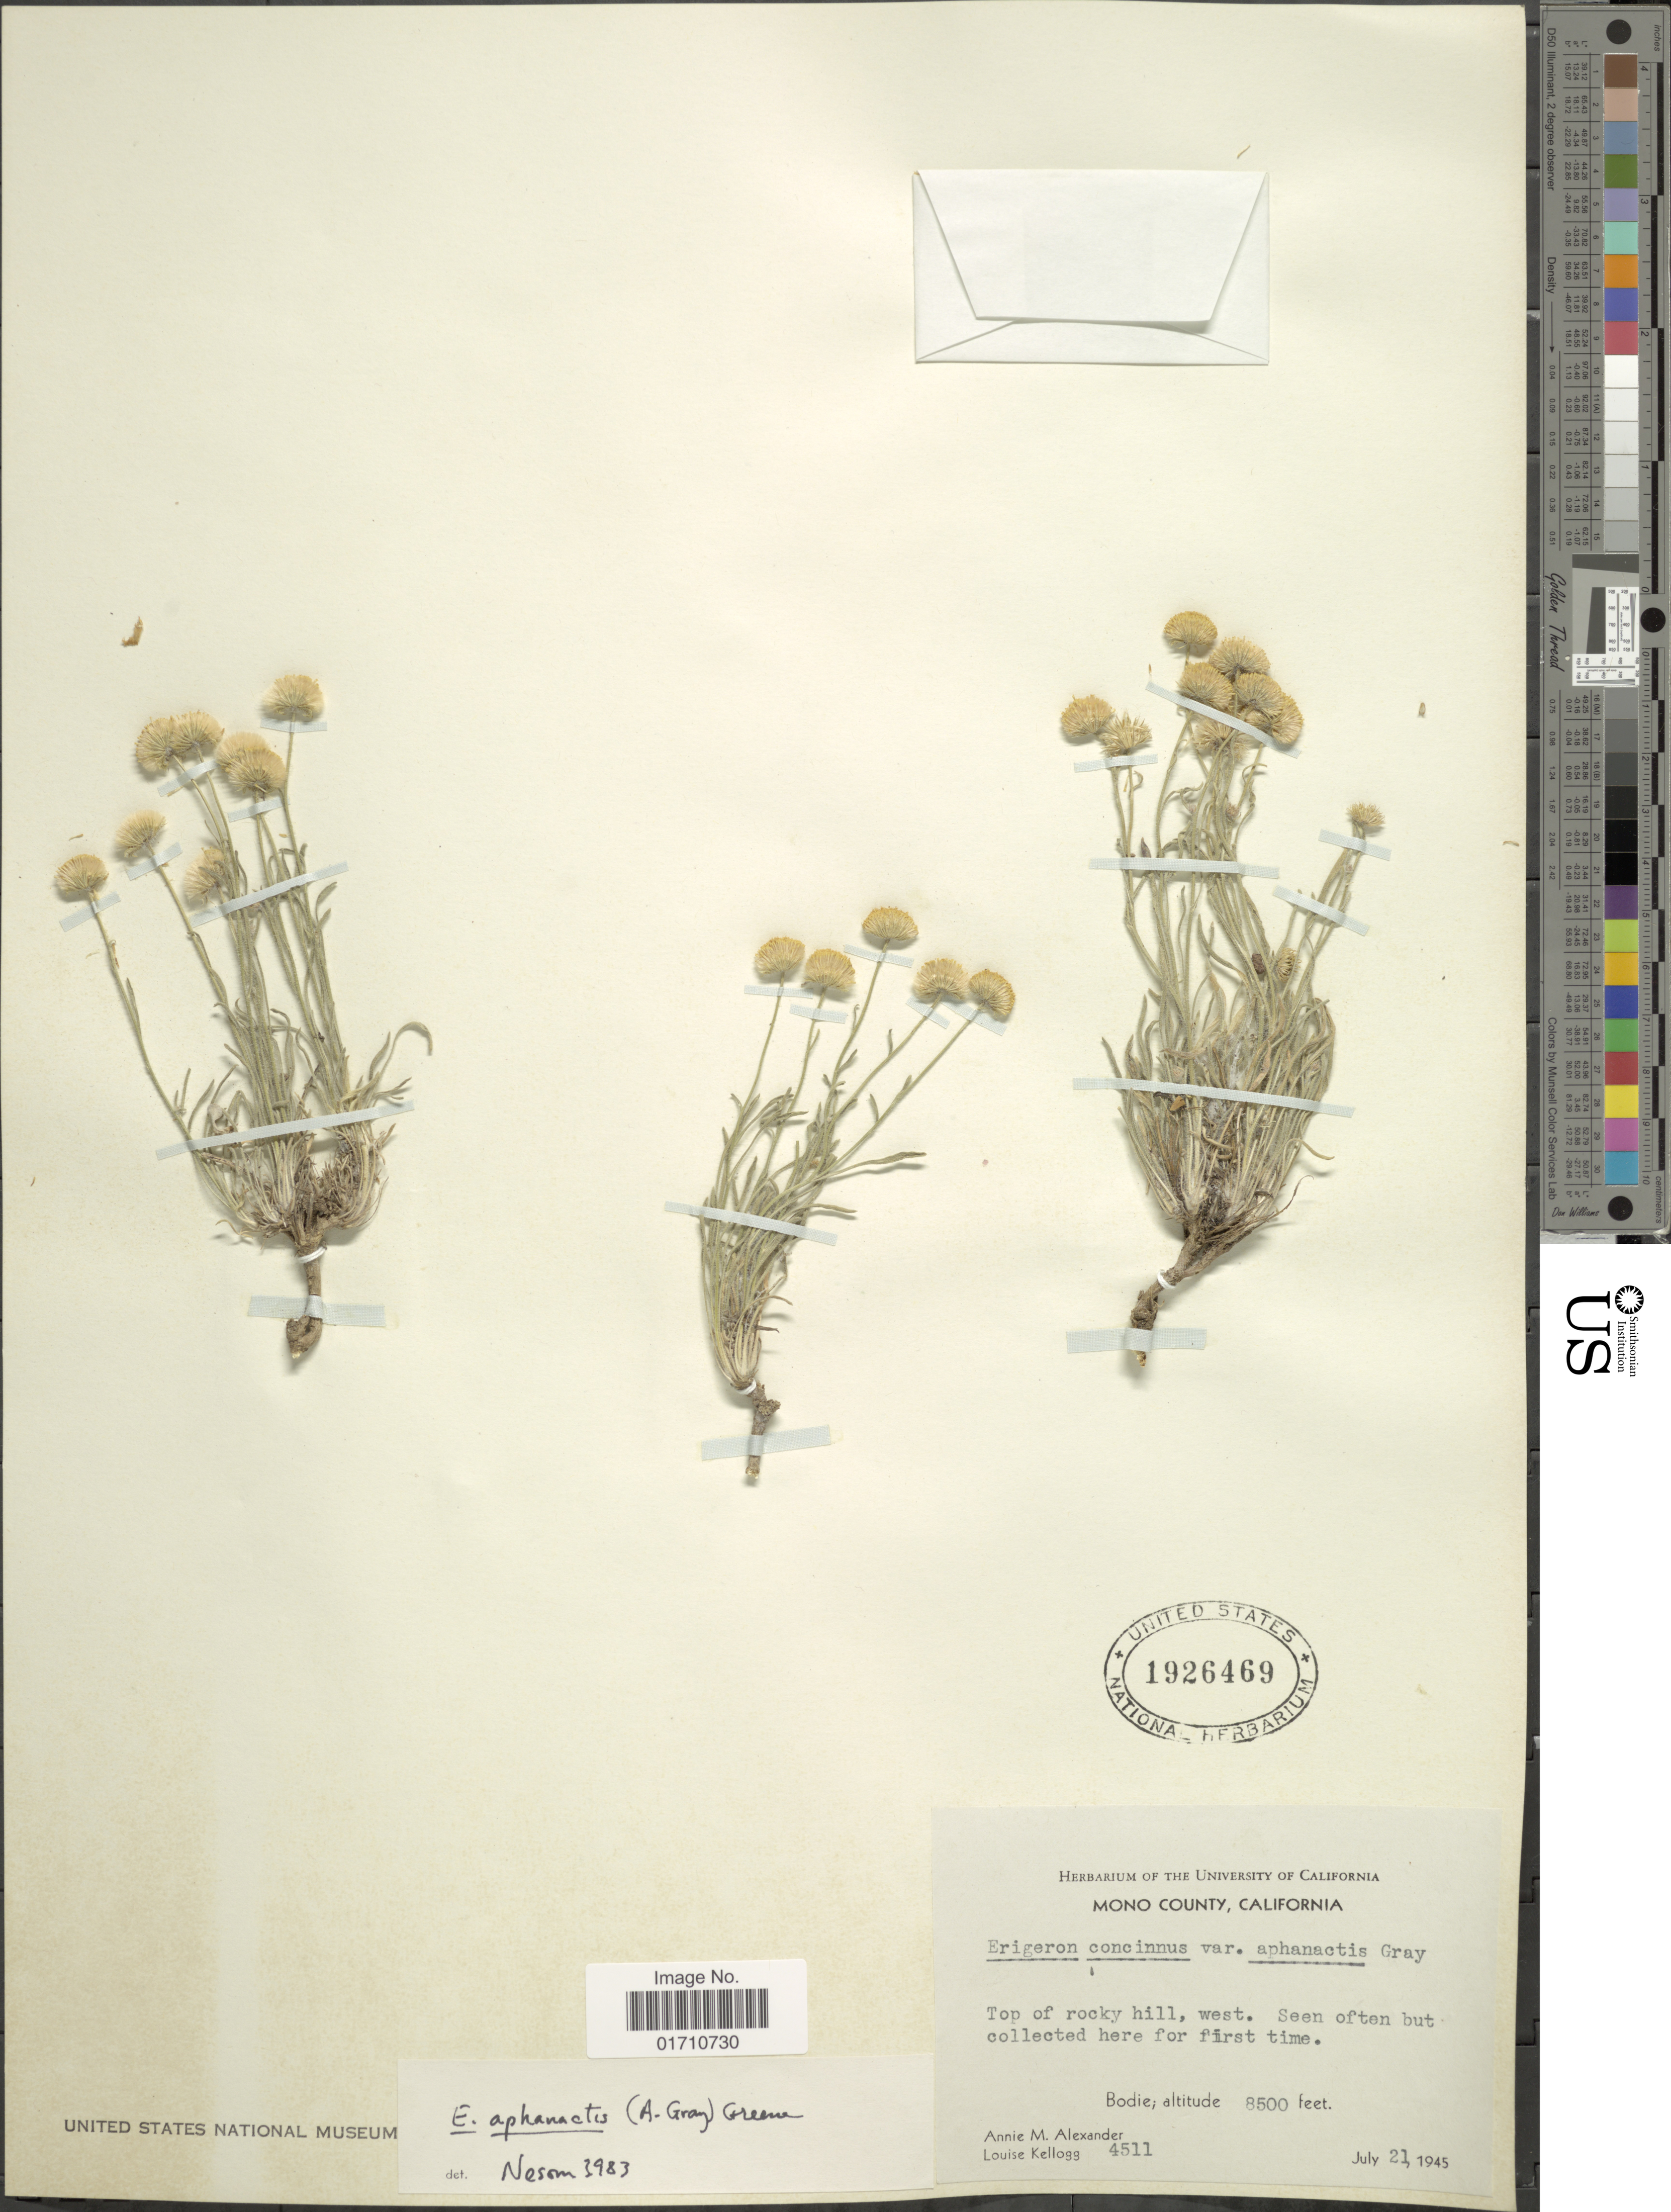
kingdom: Plantae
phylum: Tracheophyta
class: Magnoliopsida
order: Asterales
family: Asteraceae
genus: Erigeron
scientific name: Erigeron aphanactis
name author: (A. Gray) Greene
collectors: A. M. Alexander & L. Kellogg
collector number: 4511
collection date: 1945-07-21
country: United States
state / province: California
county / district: Mono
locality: Mono County, Top of rocky hill, west. Bodie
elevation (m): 2591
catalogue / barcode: US 1926469